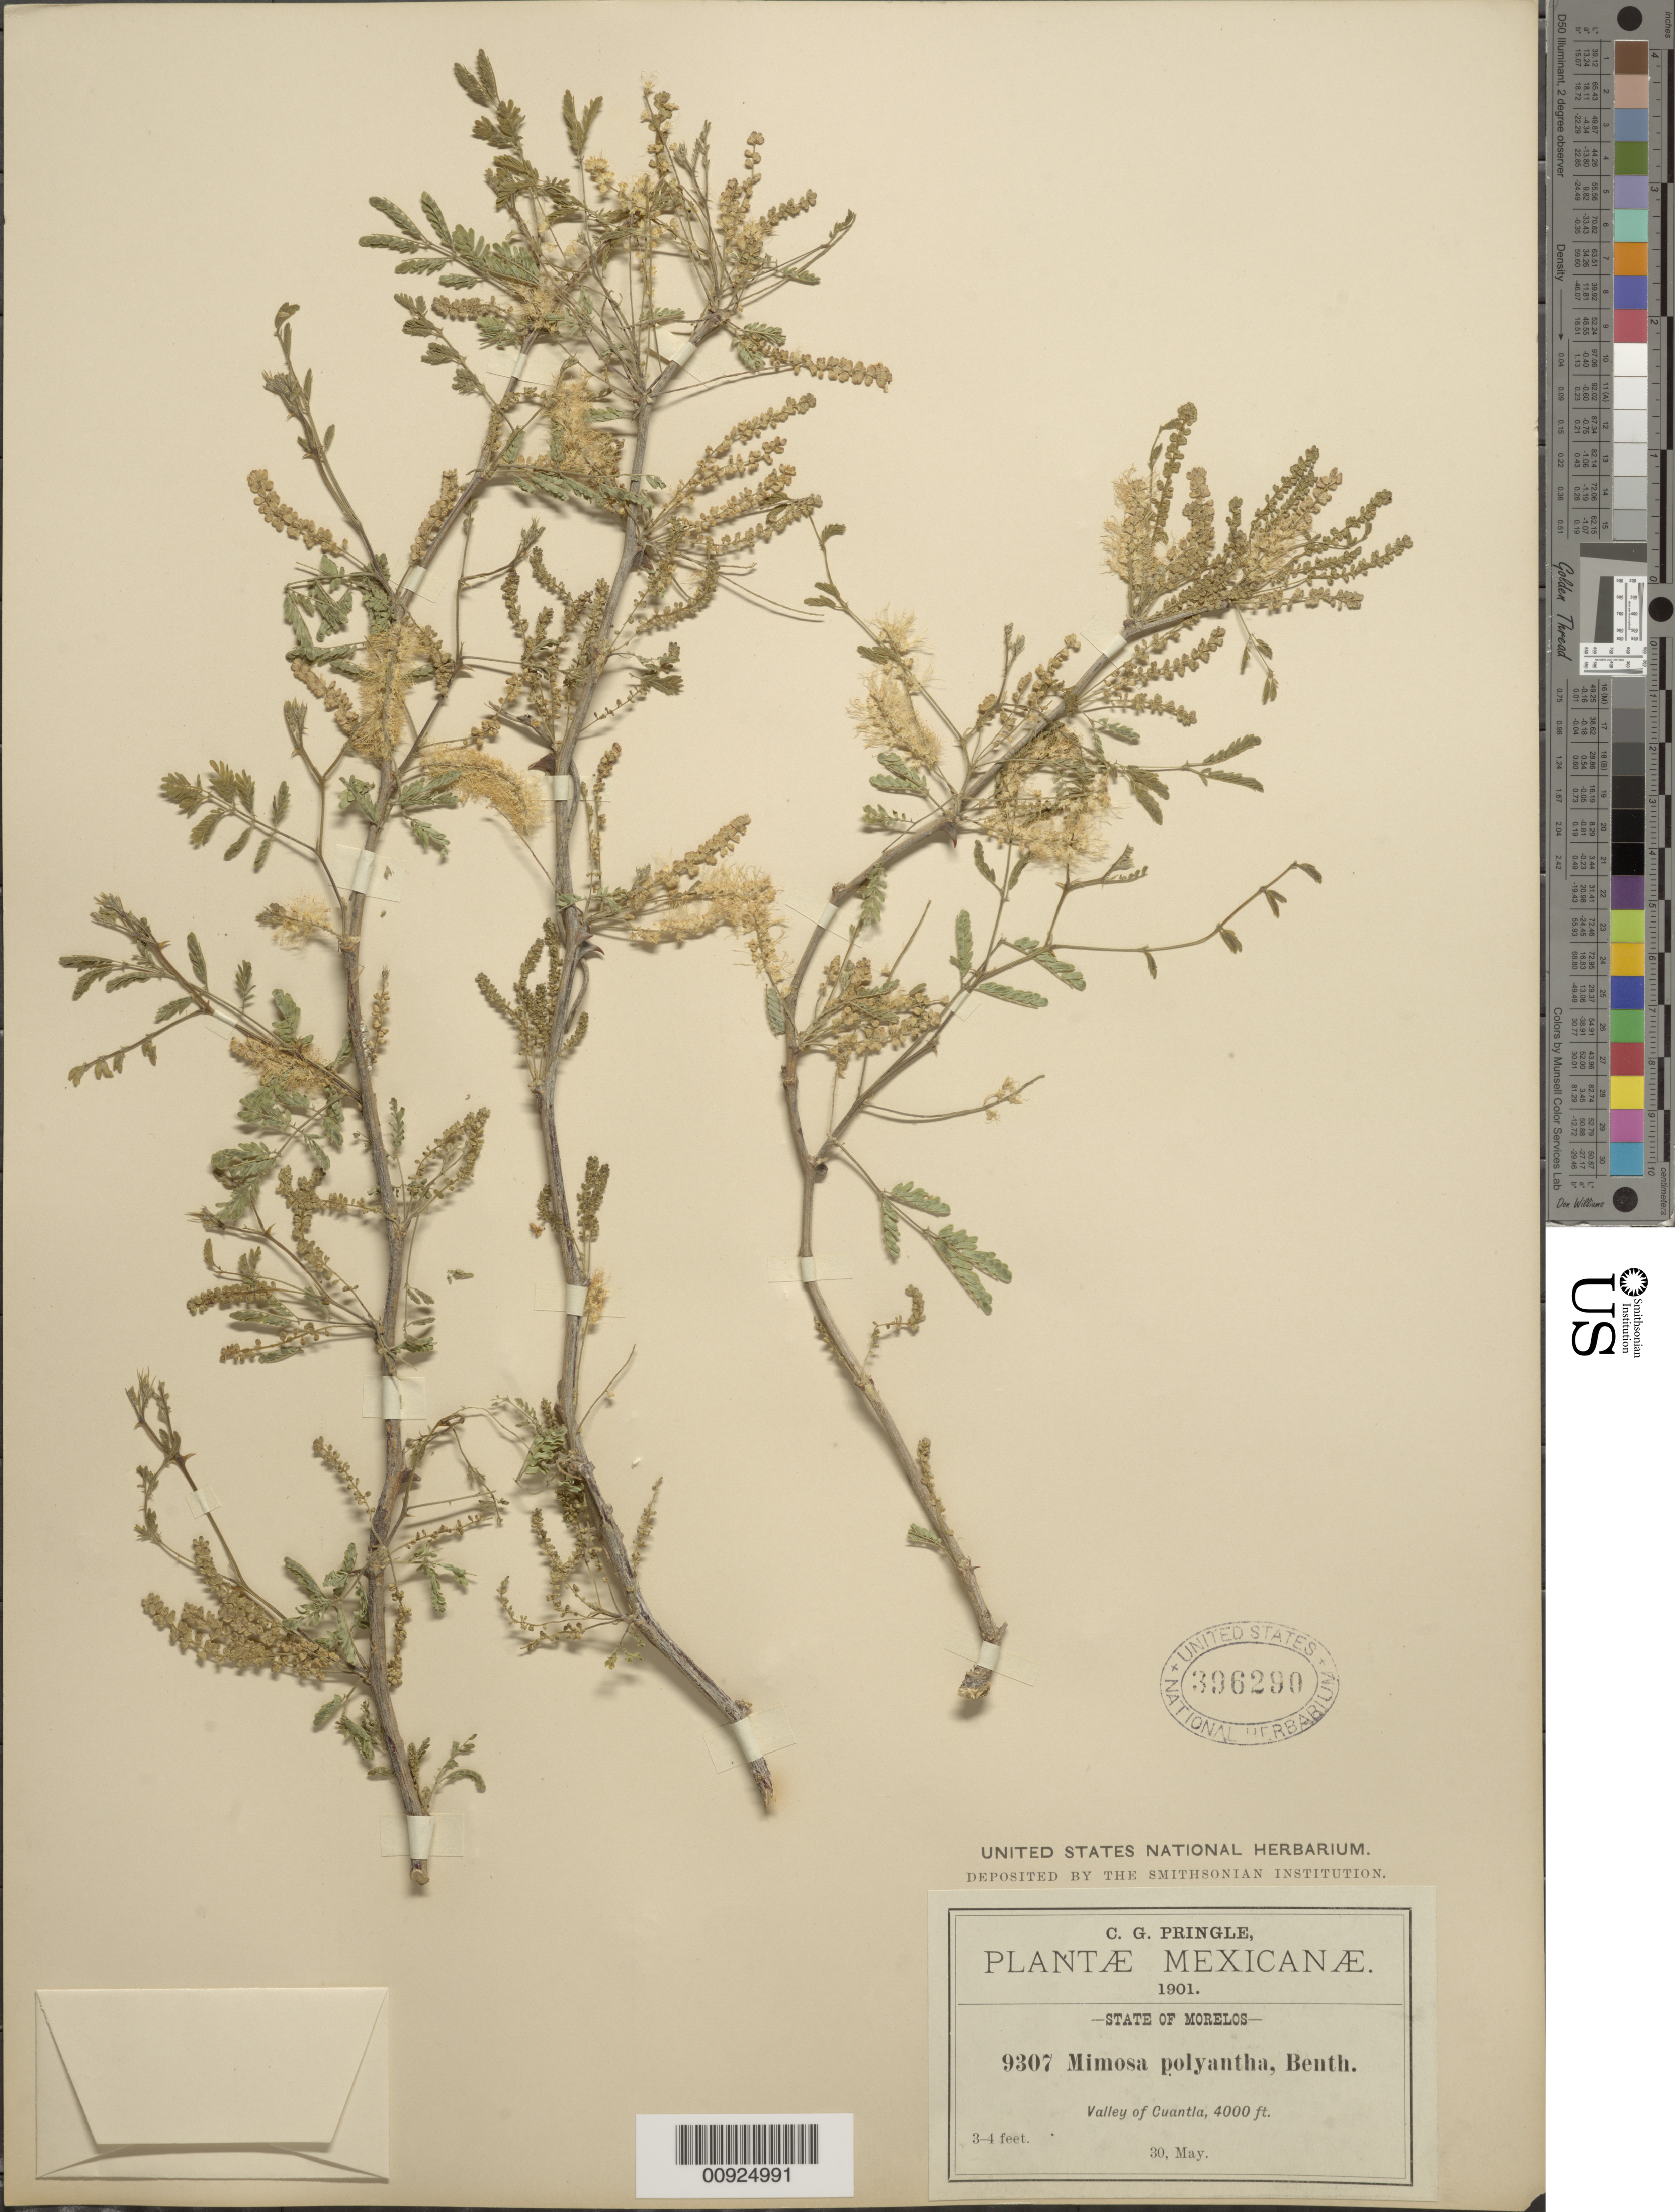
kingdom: Plantae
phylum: Tracheophyta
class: Magnoliopsida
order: Fabales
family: Fabaceae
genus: Mimosa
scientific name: Mimosa polyantha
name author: Benth.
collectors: C. G. Pringle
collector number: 9307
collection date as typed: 30 May 1901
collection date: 1901-05-30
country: Mexico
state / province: Morelos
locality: Valley of Cuantla, State of Morelos.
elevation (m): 1219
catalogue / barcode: US 396290